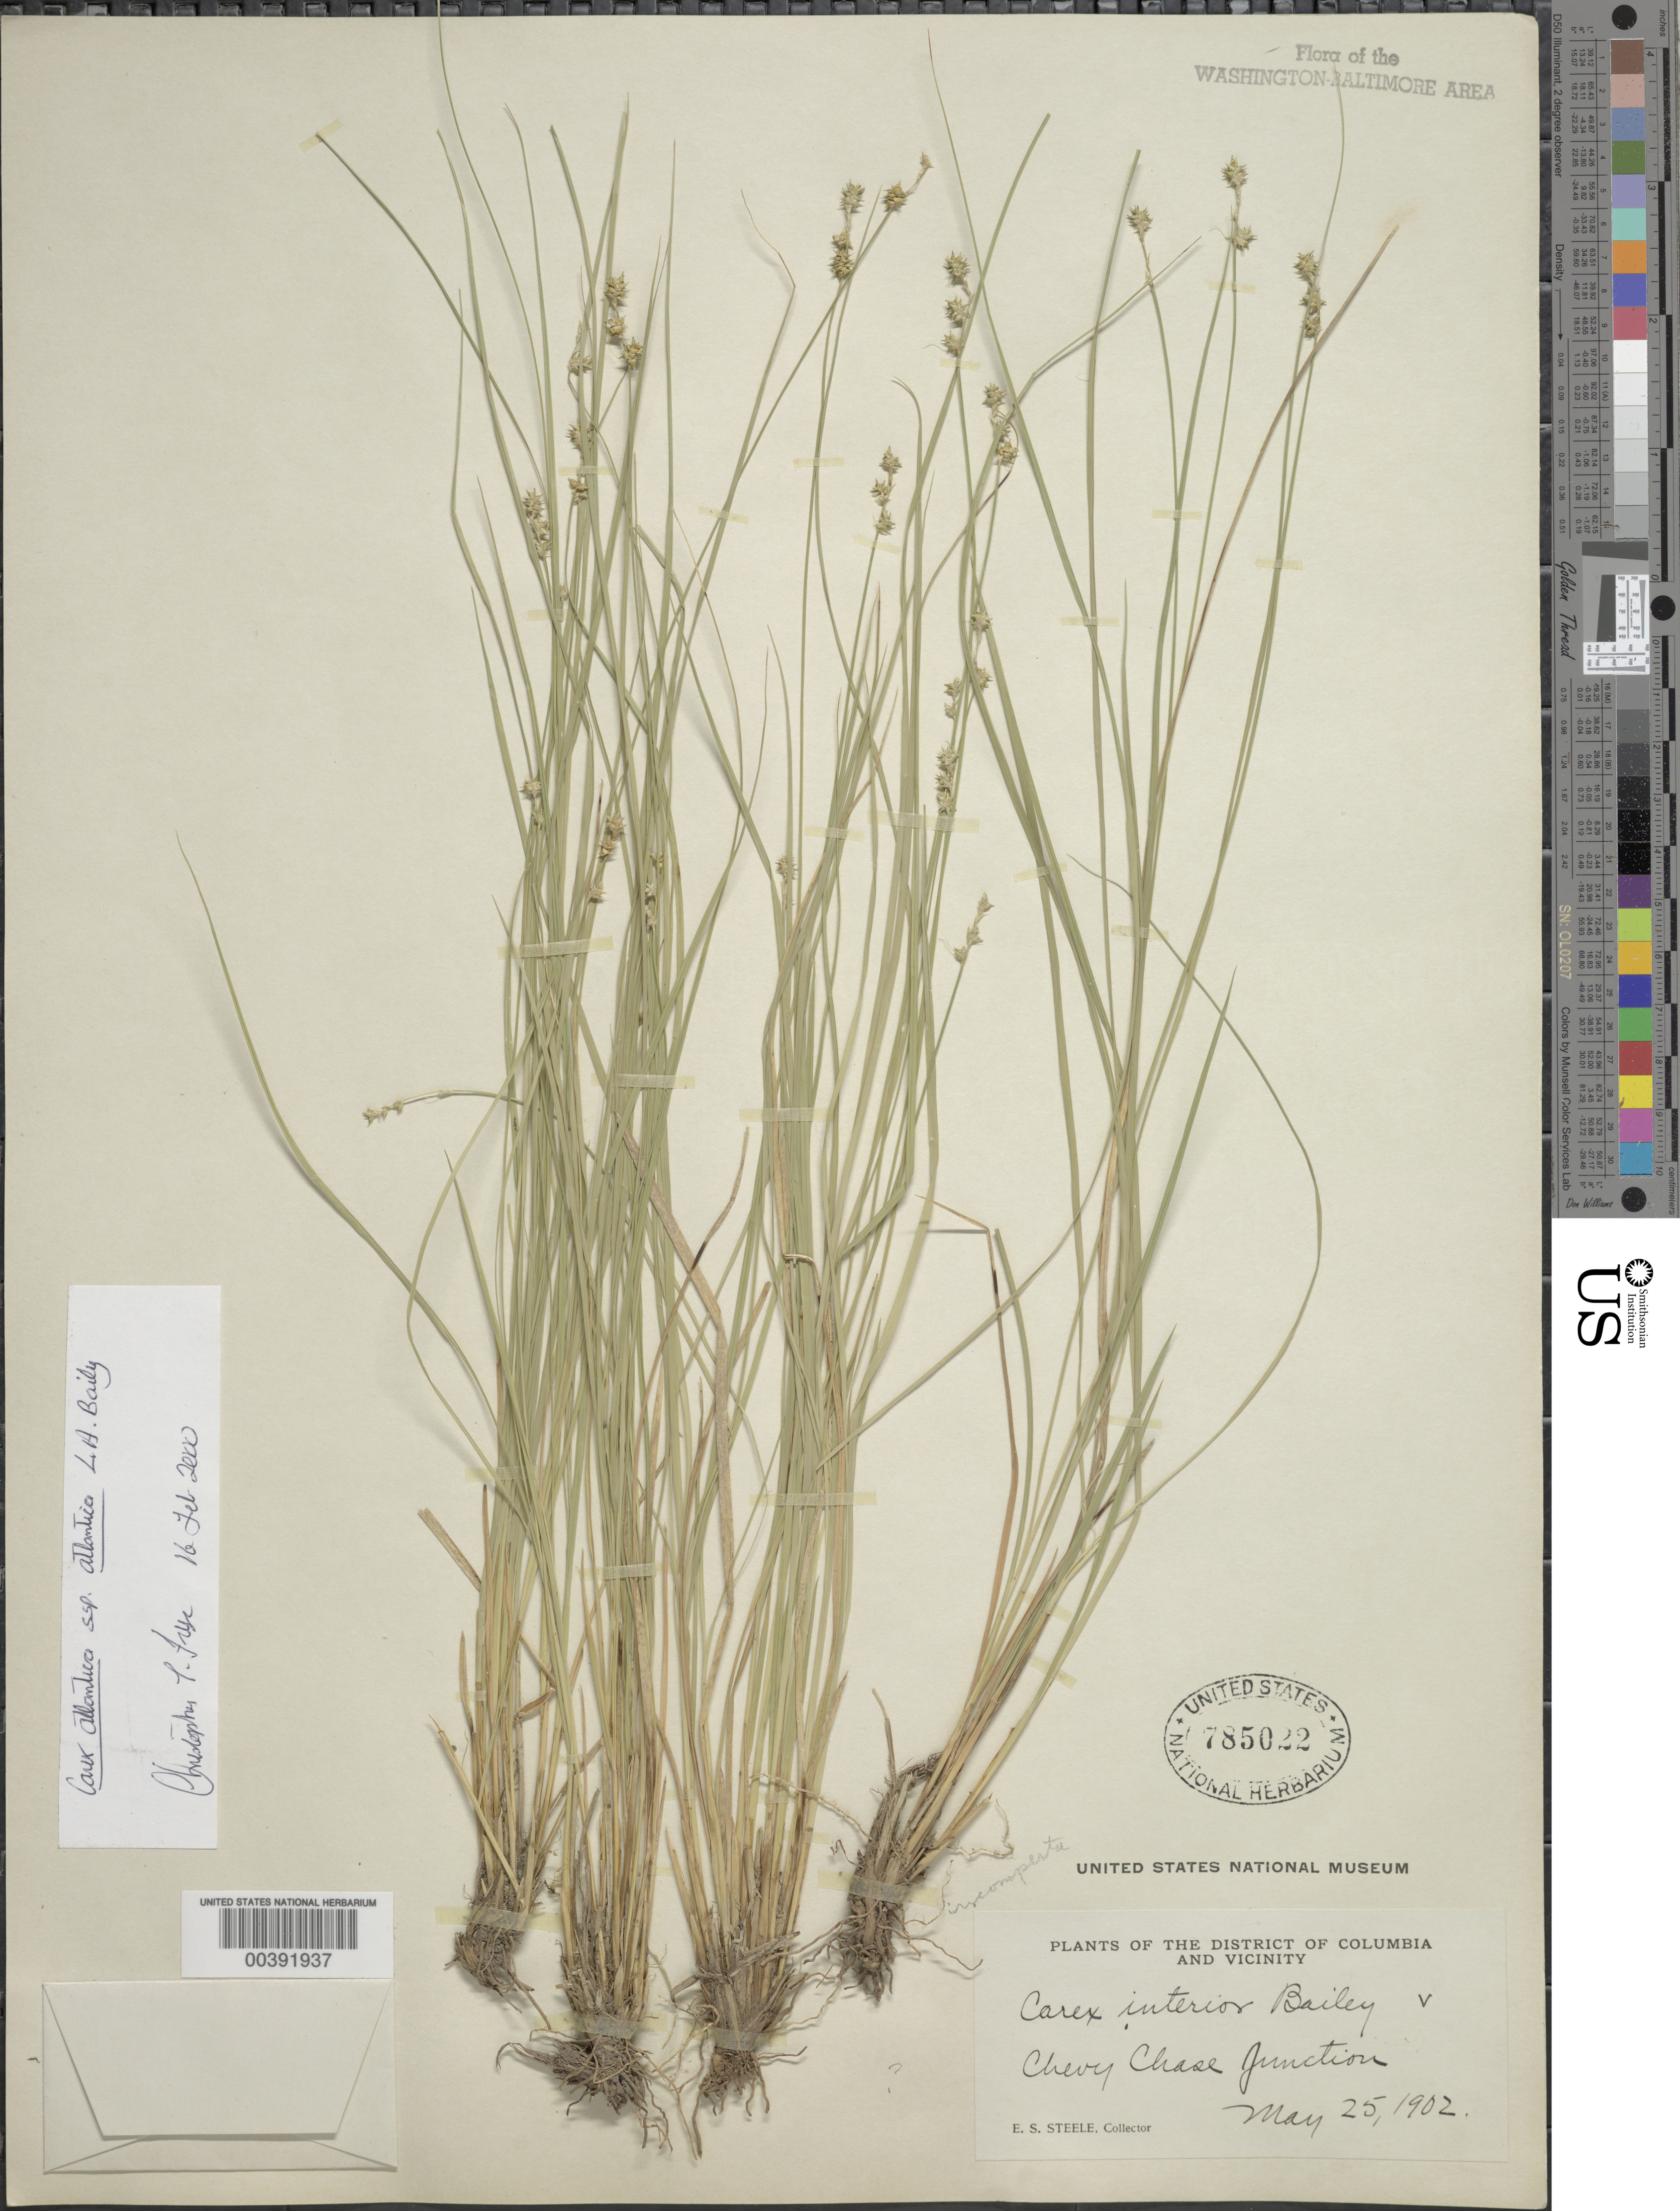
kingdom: Plantae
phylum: Tracheophyta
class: Liliopsida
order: Poales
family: Cyperaceae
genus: Carex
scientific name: Carex atlantica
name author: L.H. Bailey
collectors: E. Steele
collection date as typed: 25 May 1902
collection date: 1902-05-25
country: United States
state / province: Maryland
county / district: Montgomery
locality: Chevy Chase junction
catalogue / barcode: US 785022